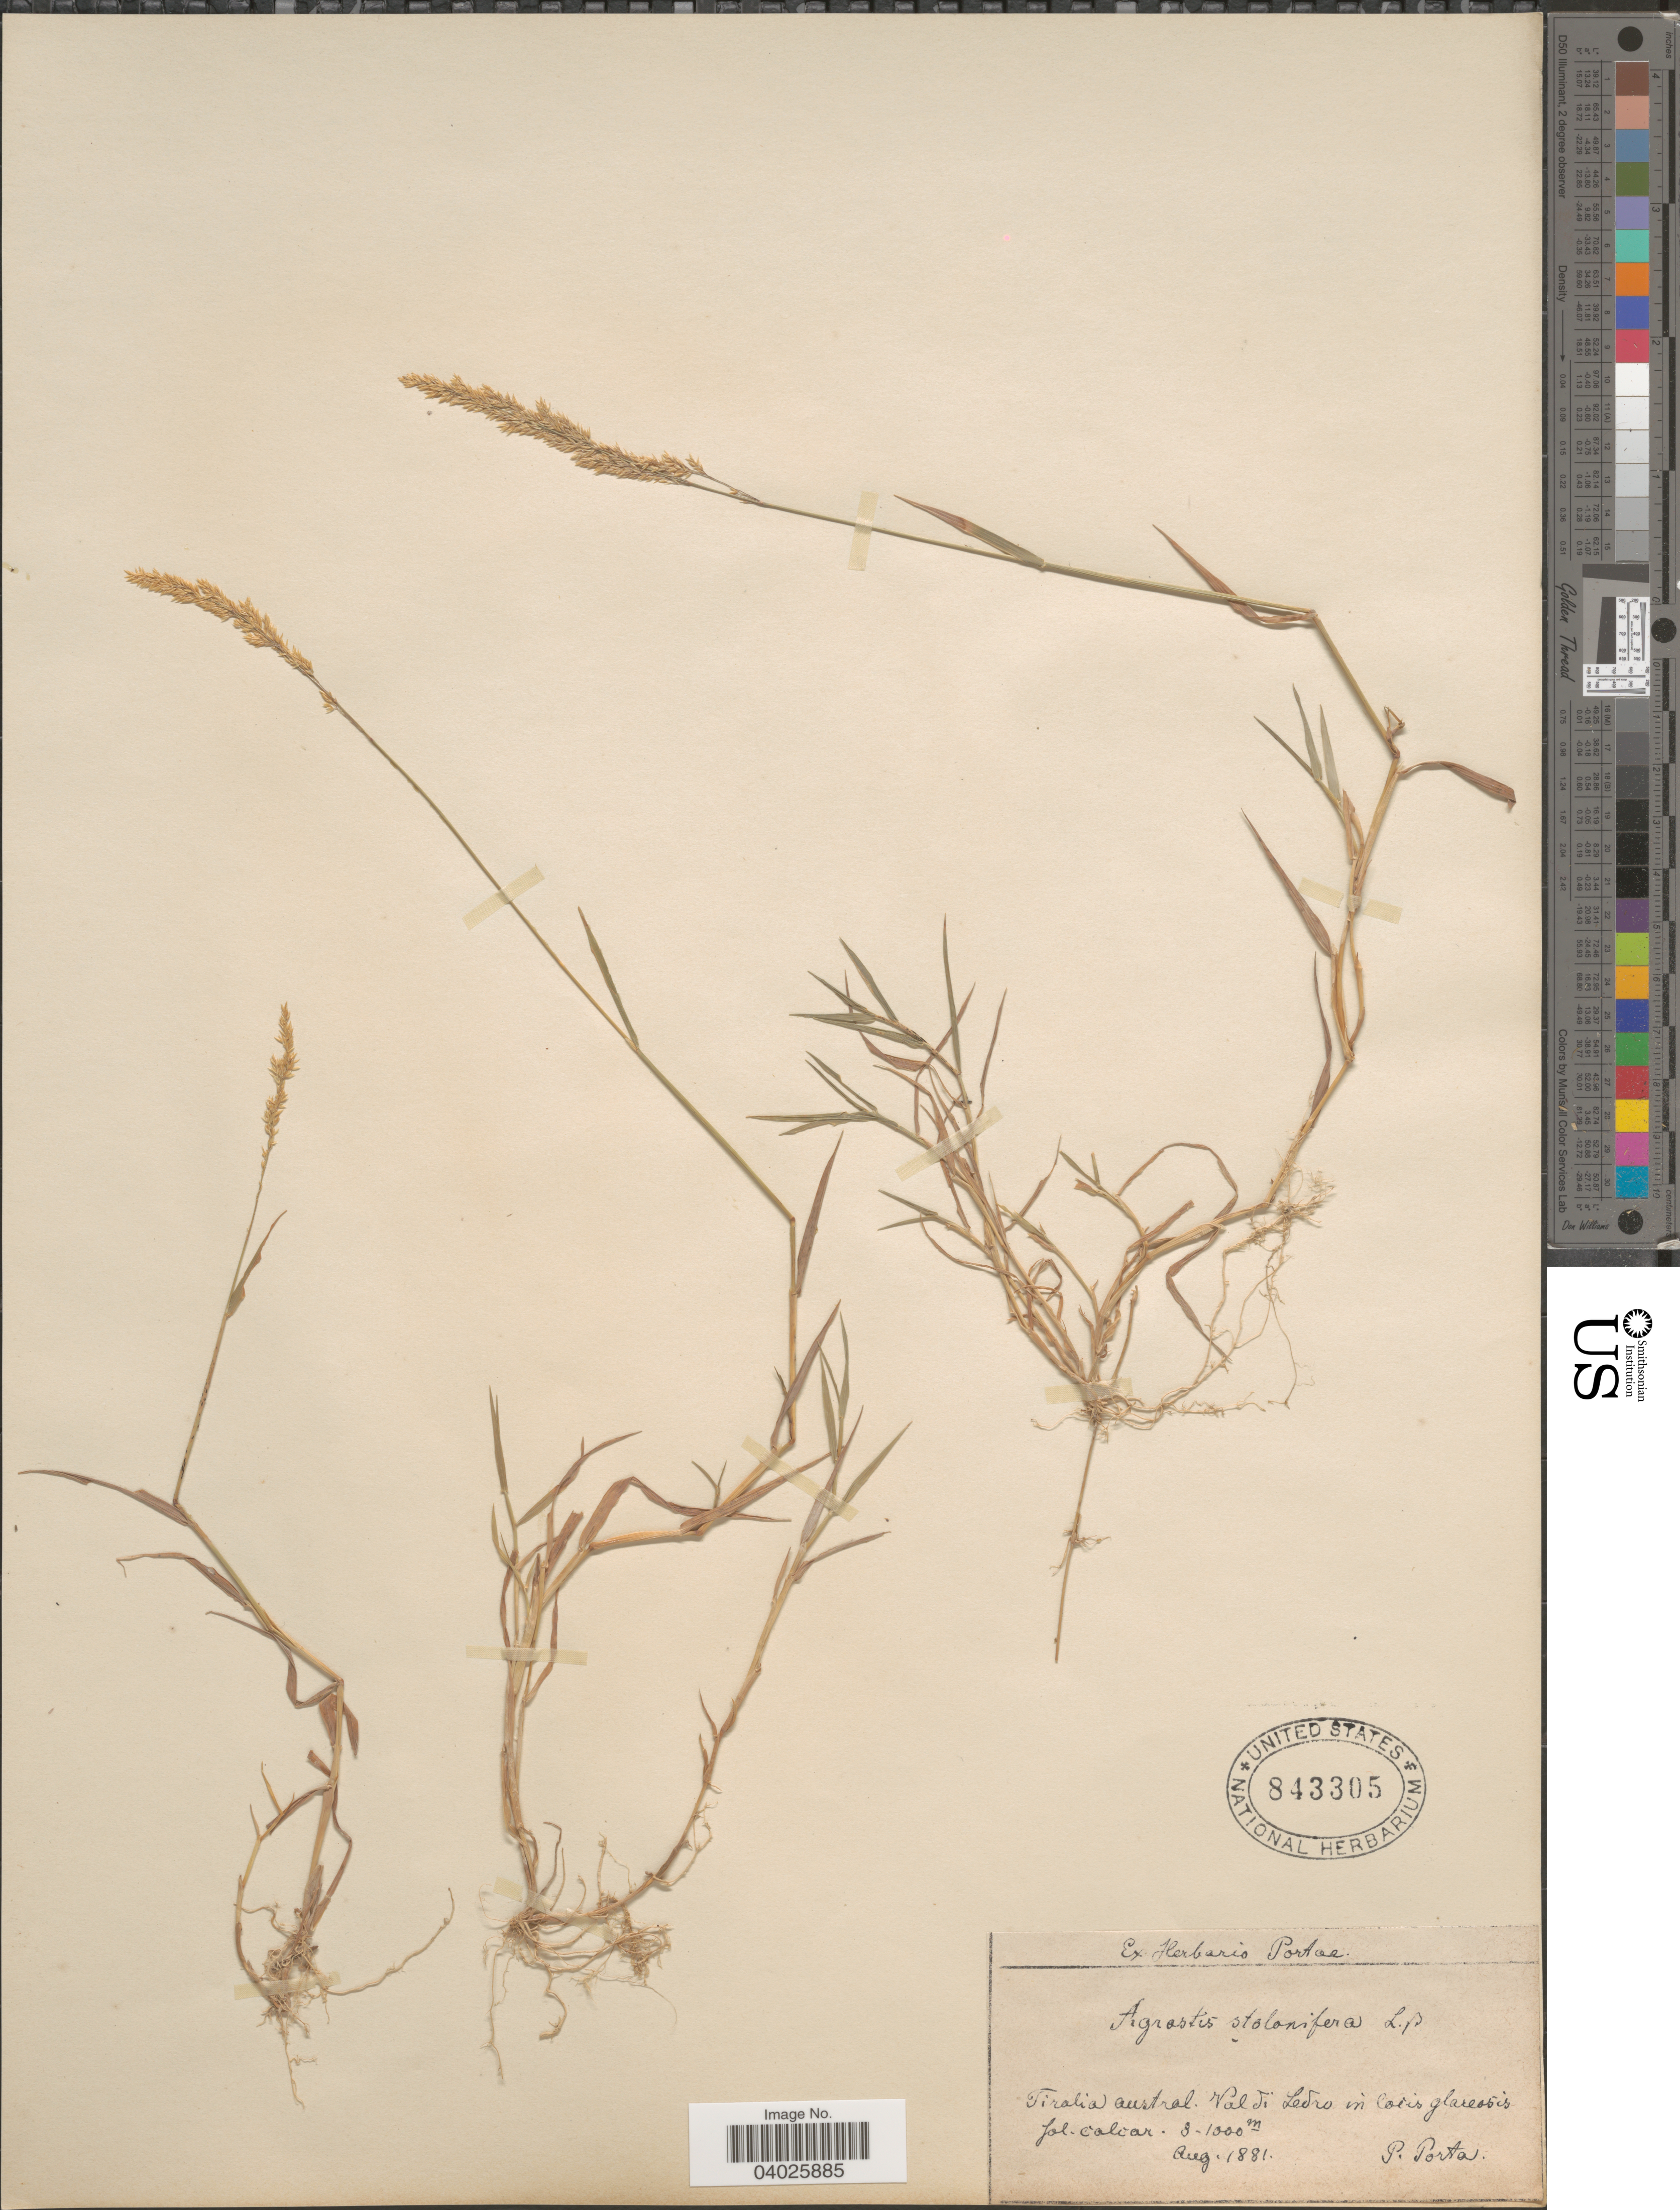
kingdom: Plantae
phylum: Tracheophyta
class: Liliopsida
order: Poales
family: Poaceae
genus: Agrostis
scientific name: Agrostis stolonifera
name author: L.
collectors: P. Porta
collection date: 1881-08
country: Italy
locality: Tirolia austral. Valdi Ledro in collis glareosis fol. calcar.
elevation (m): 300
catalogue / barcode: US 843305